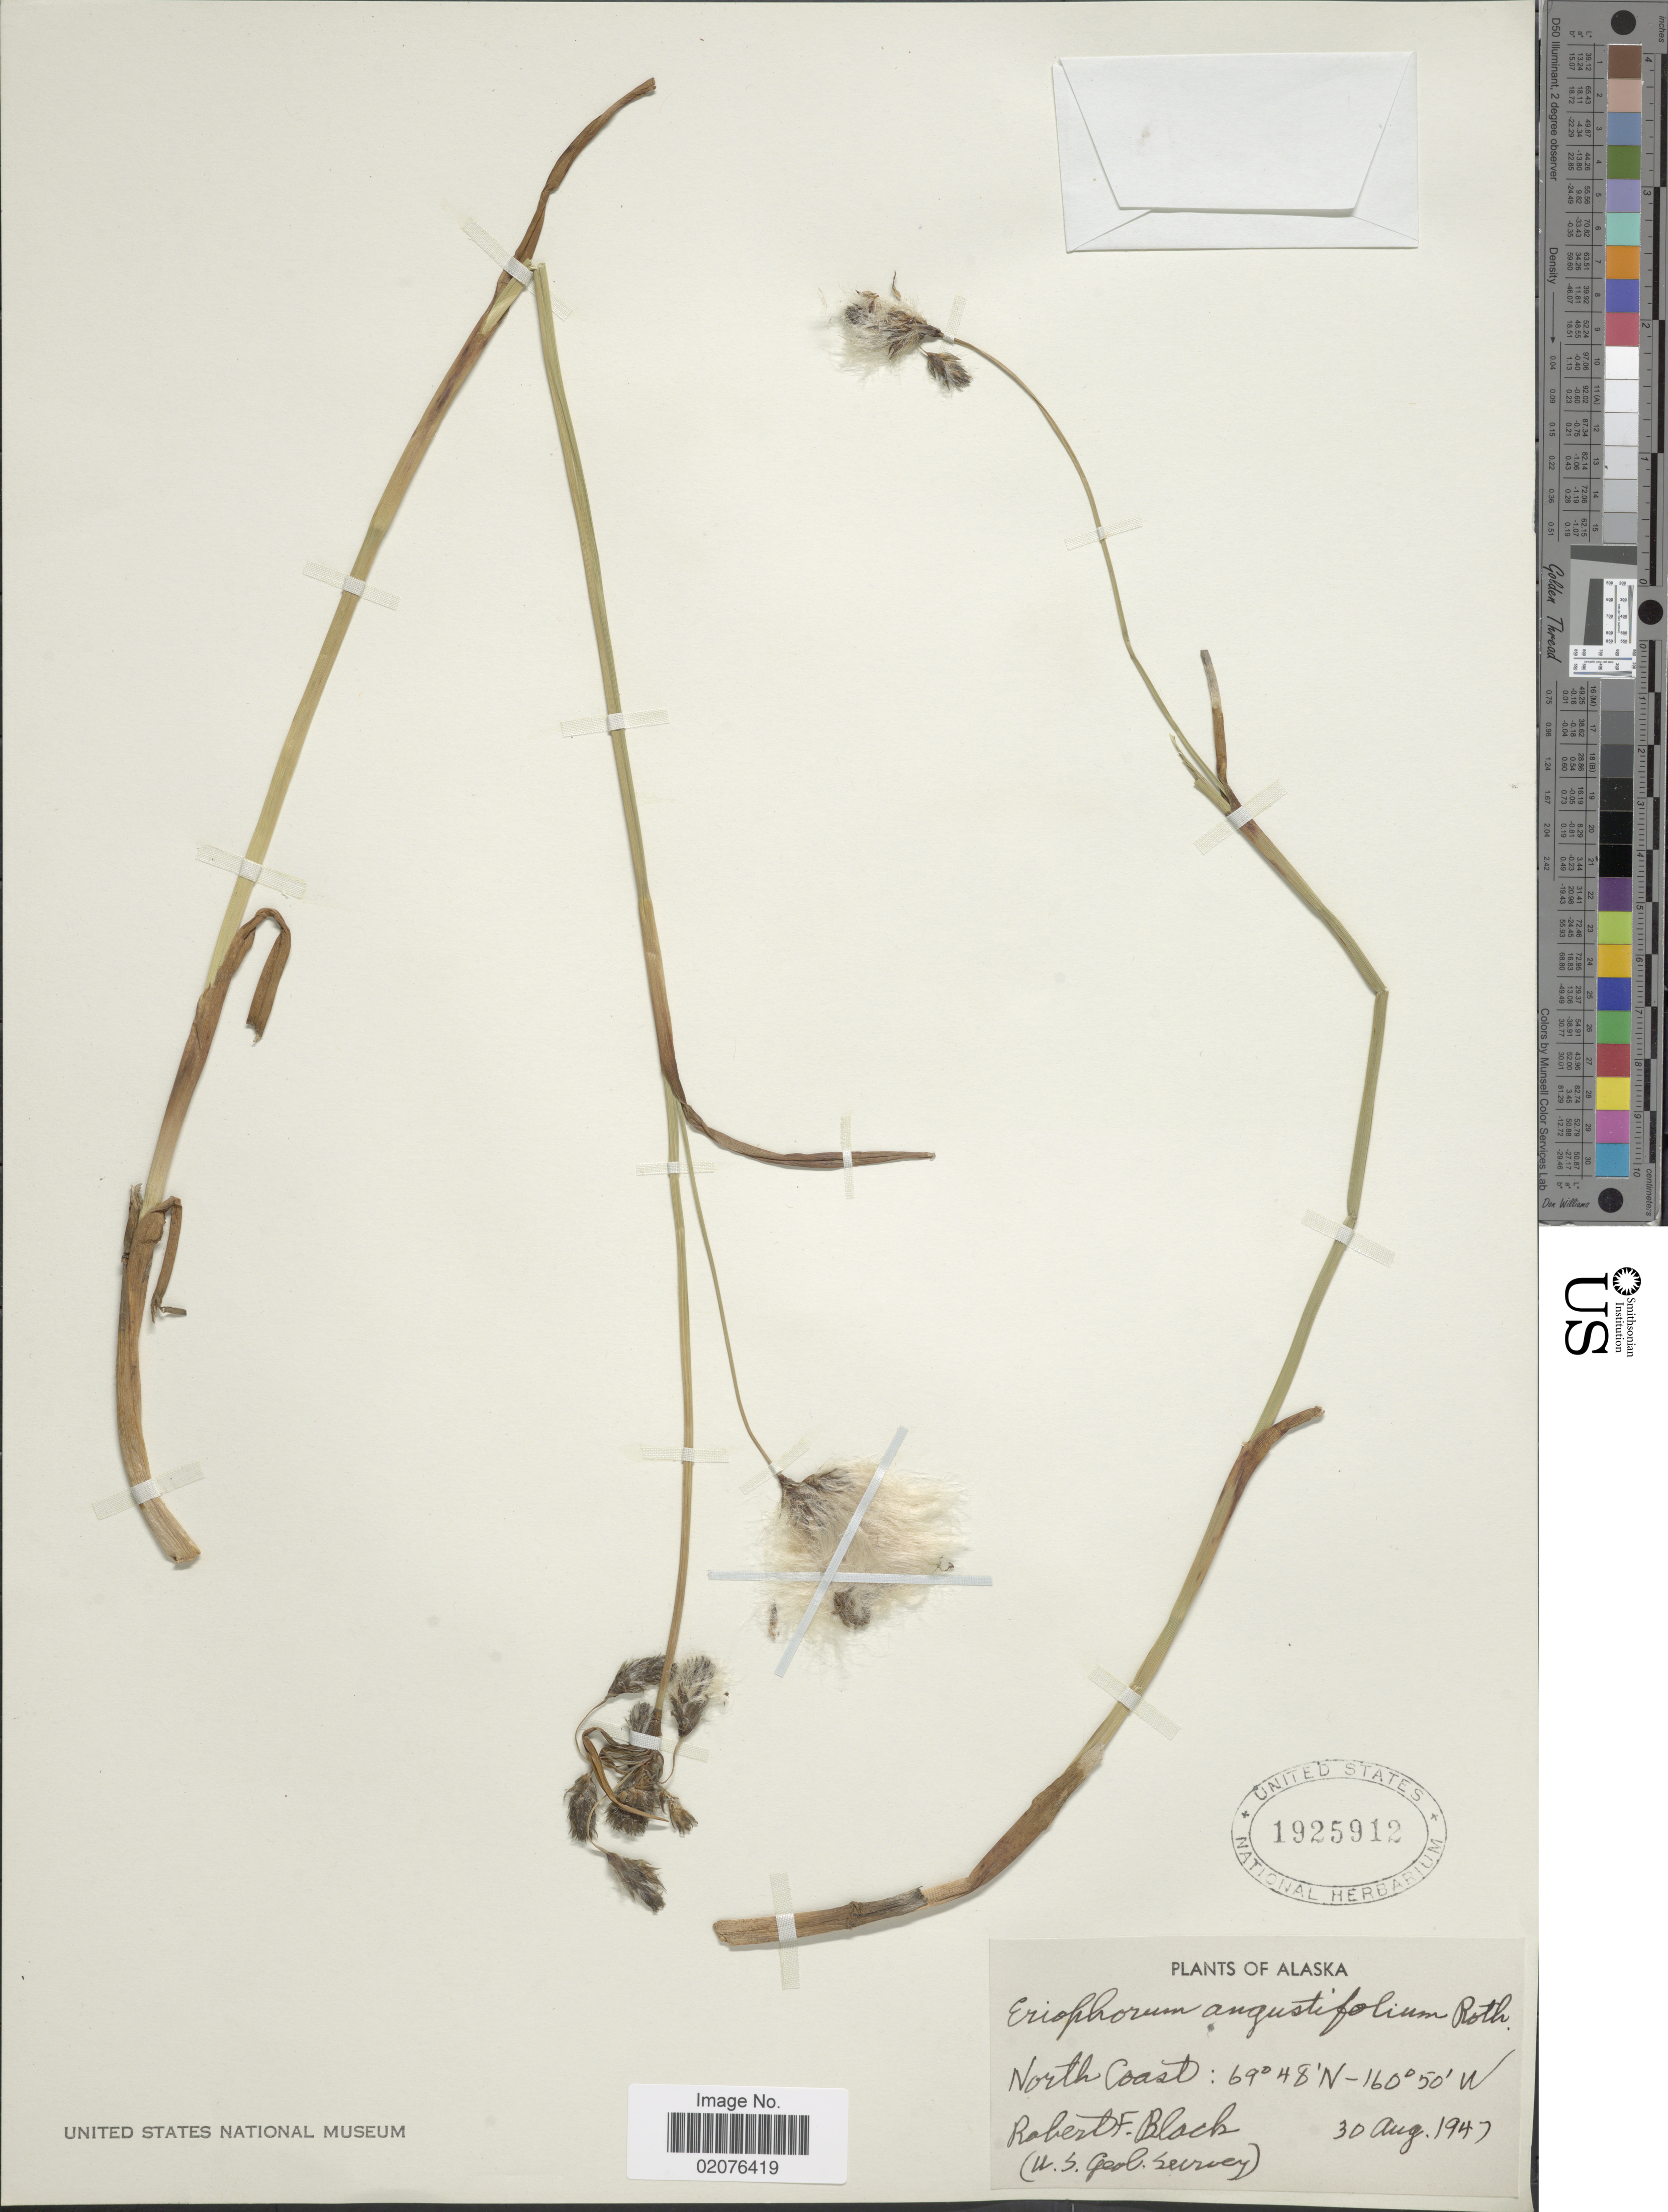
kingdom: Plantae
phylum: Tracheophyta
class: Liliopsida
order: Poales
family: Cyperaceae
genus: Eriophorum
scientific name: Eriophorum angustifolium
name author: Honck.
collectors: R. F. Black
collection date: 1947-08-30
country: United States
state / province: Alaska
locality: North Coast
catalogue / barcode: US 1925912